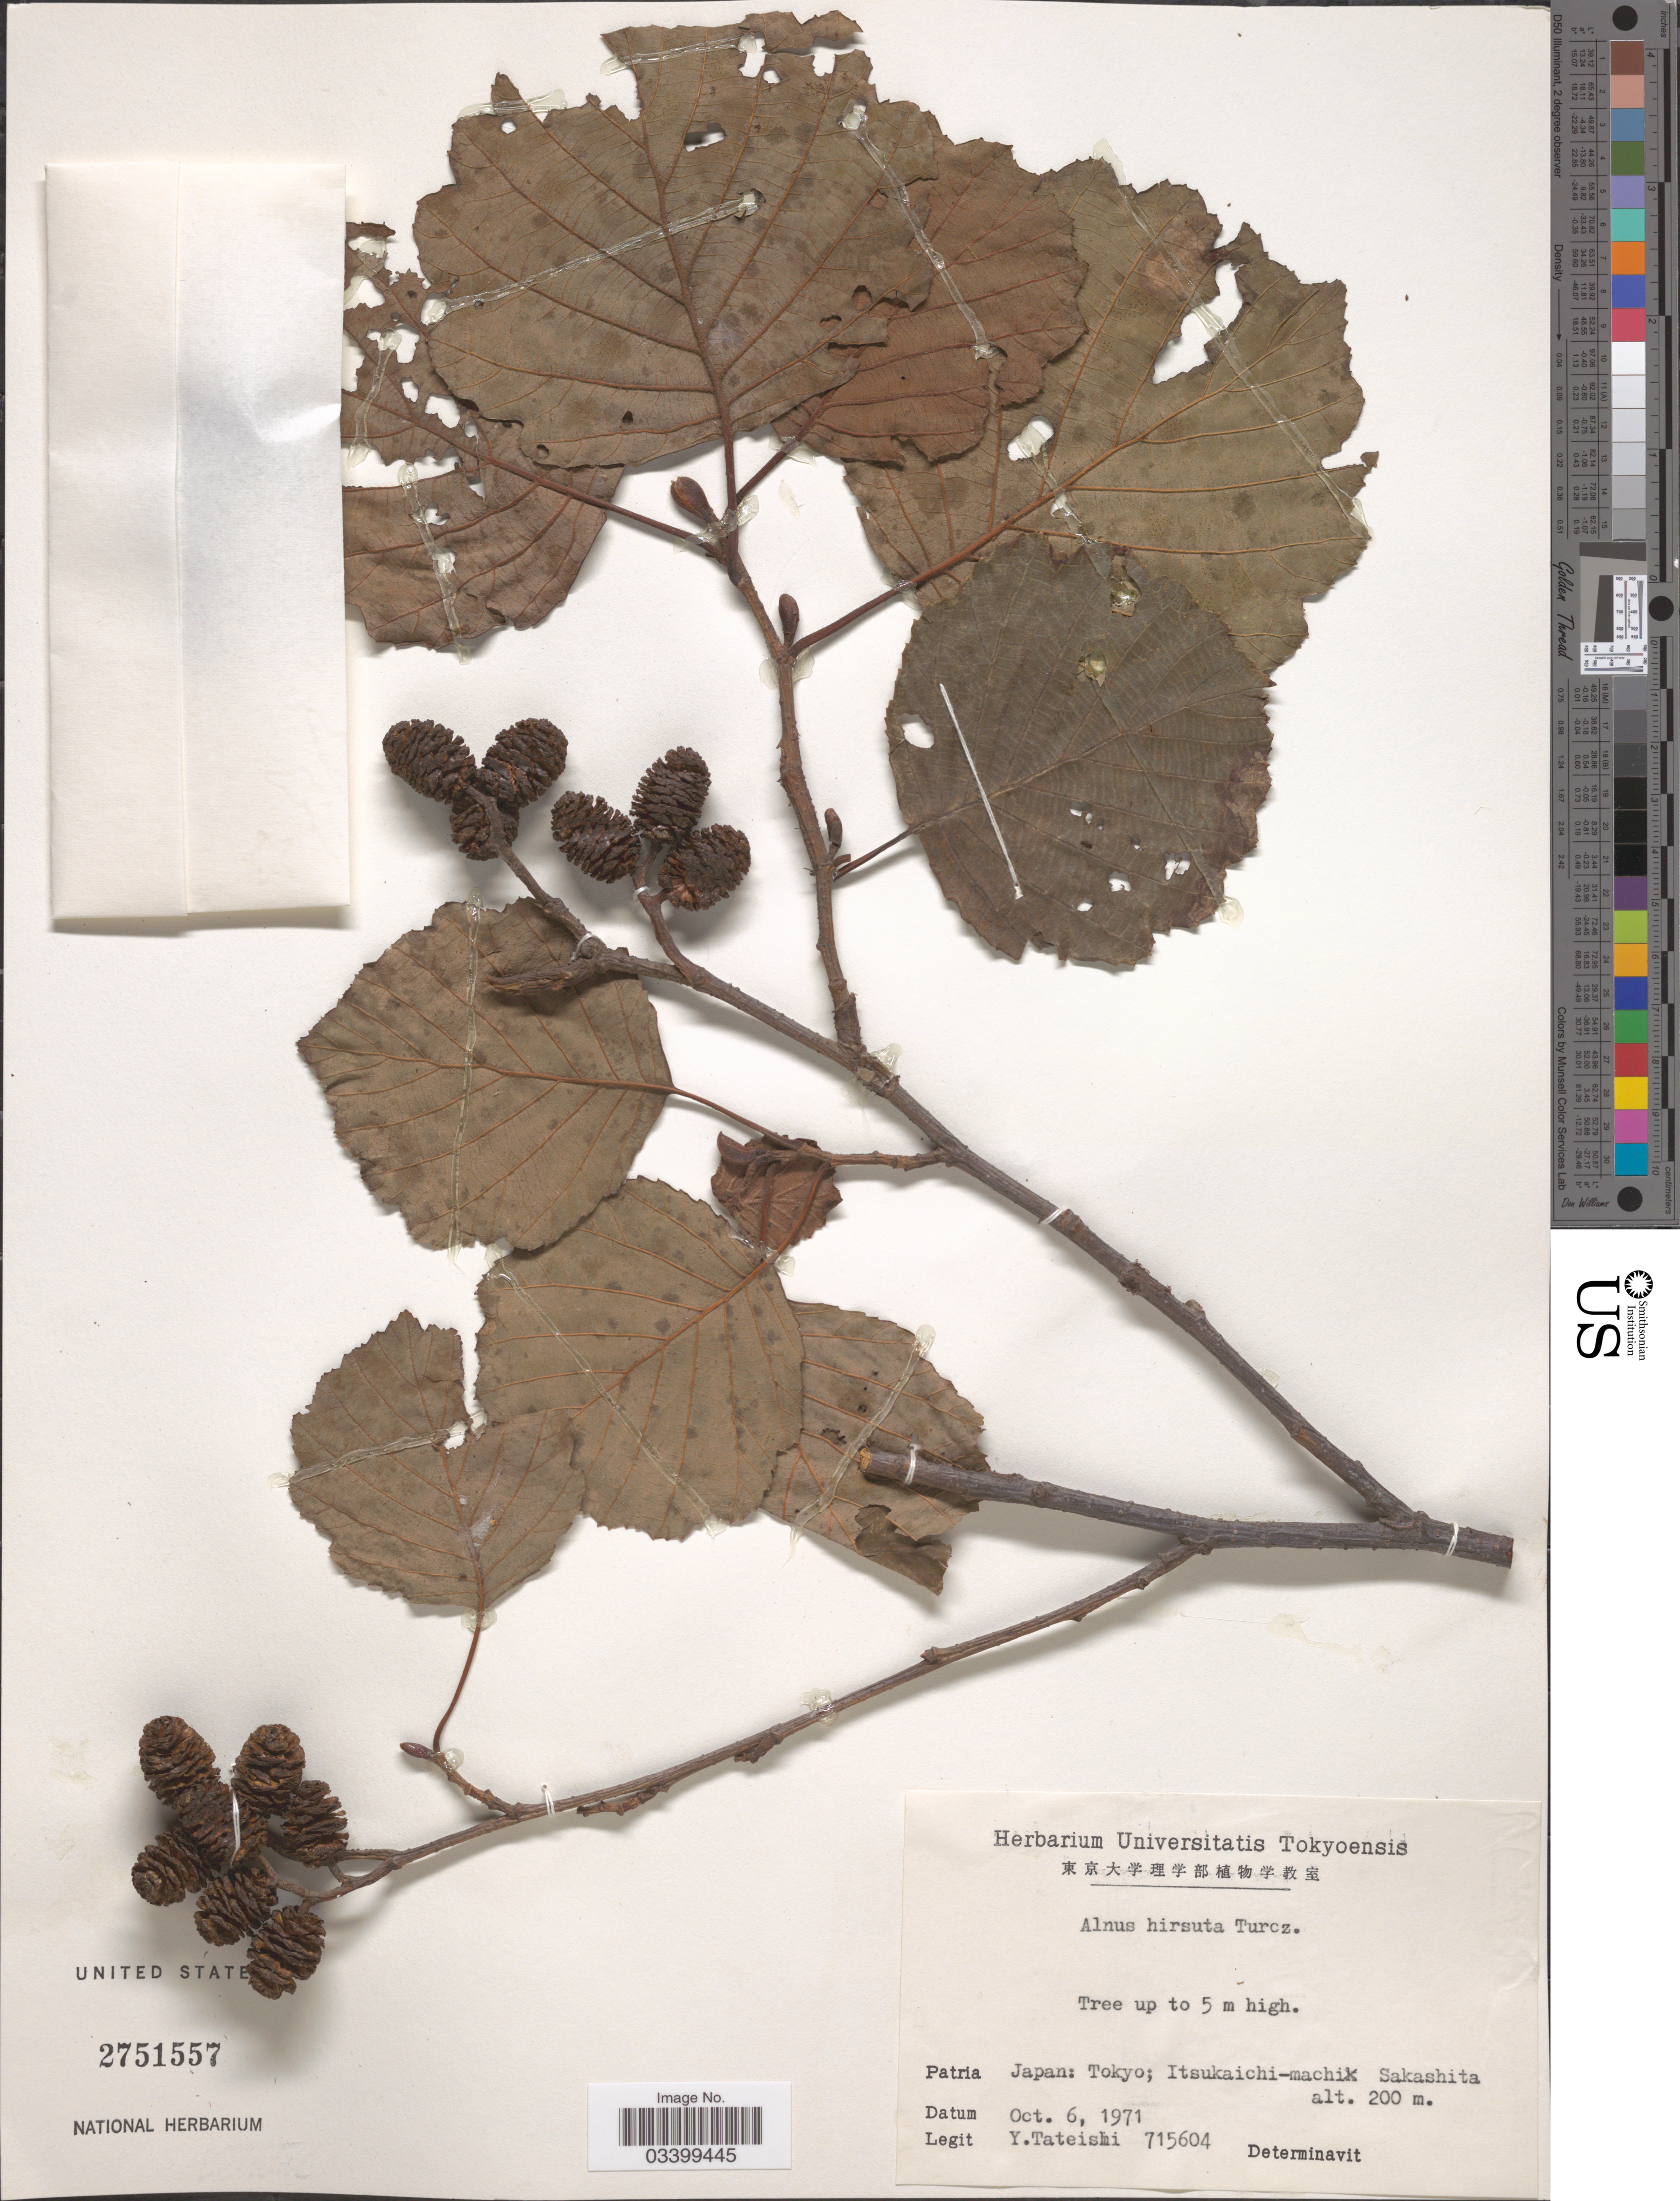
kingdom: Plantae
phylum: Tracheophyta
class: Magnoliopsida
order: Fagales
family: Betulaceae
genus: Alnus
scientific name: Alnus hirsuta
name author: (Spach) Rupr.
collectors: Y. Tateishi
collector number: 715604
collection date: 1971-10-06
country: Japan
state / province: Tokyo, Federal City of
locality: Itsukaichi-machi Sakashita.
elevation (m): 200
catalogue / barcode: US 2751557